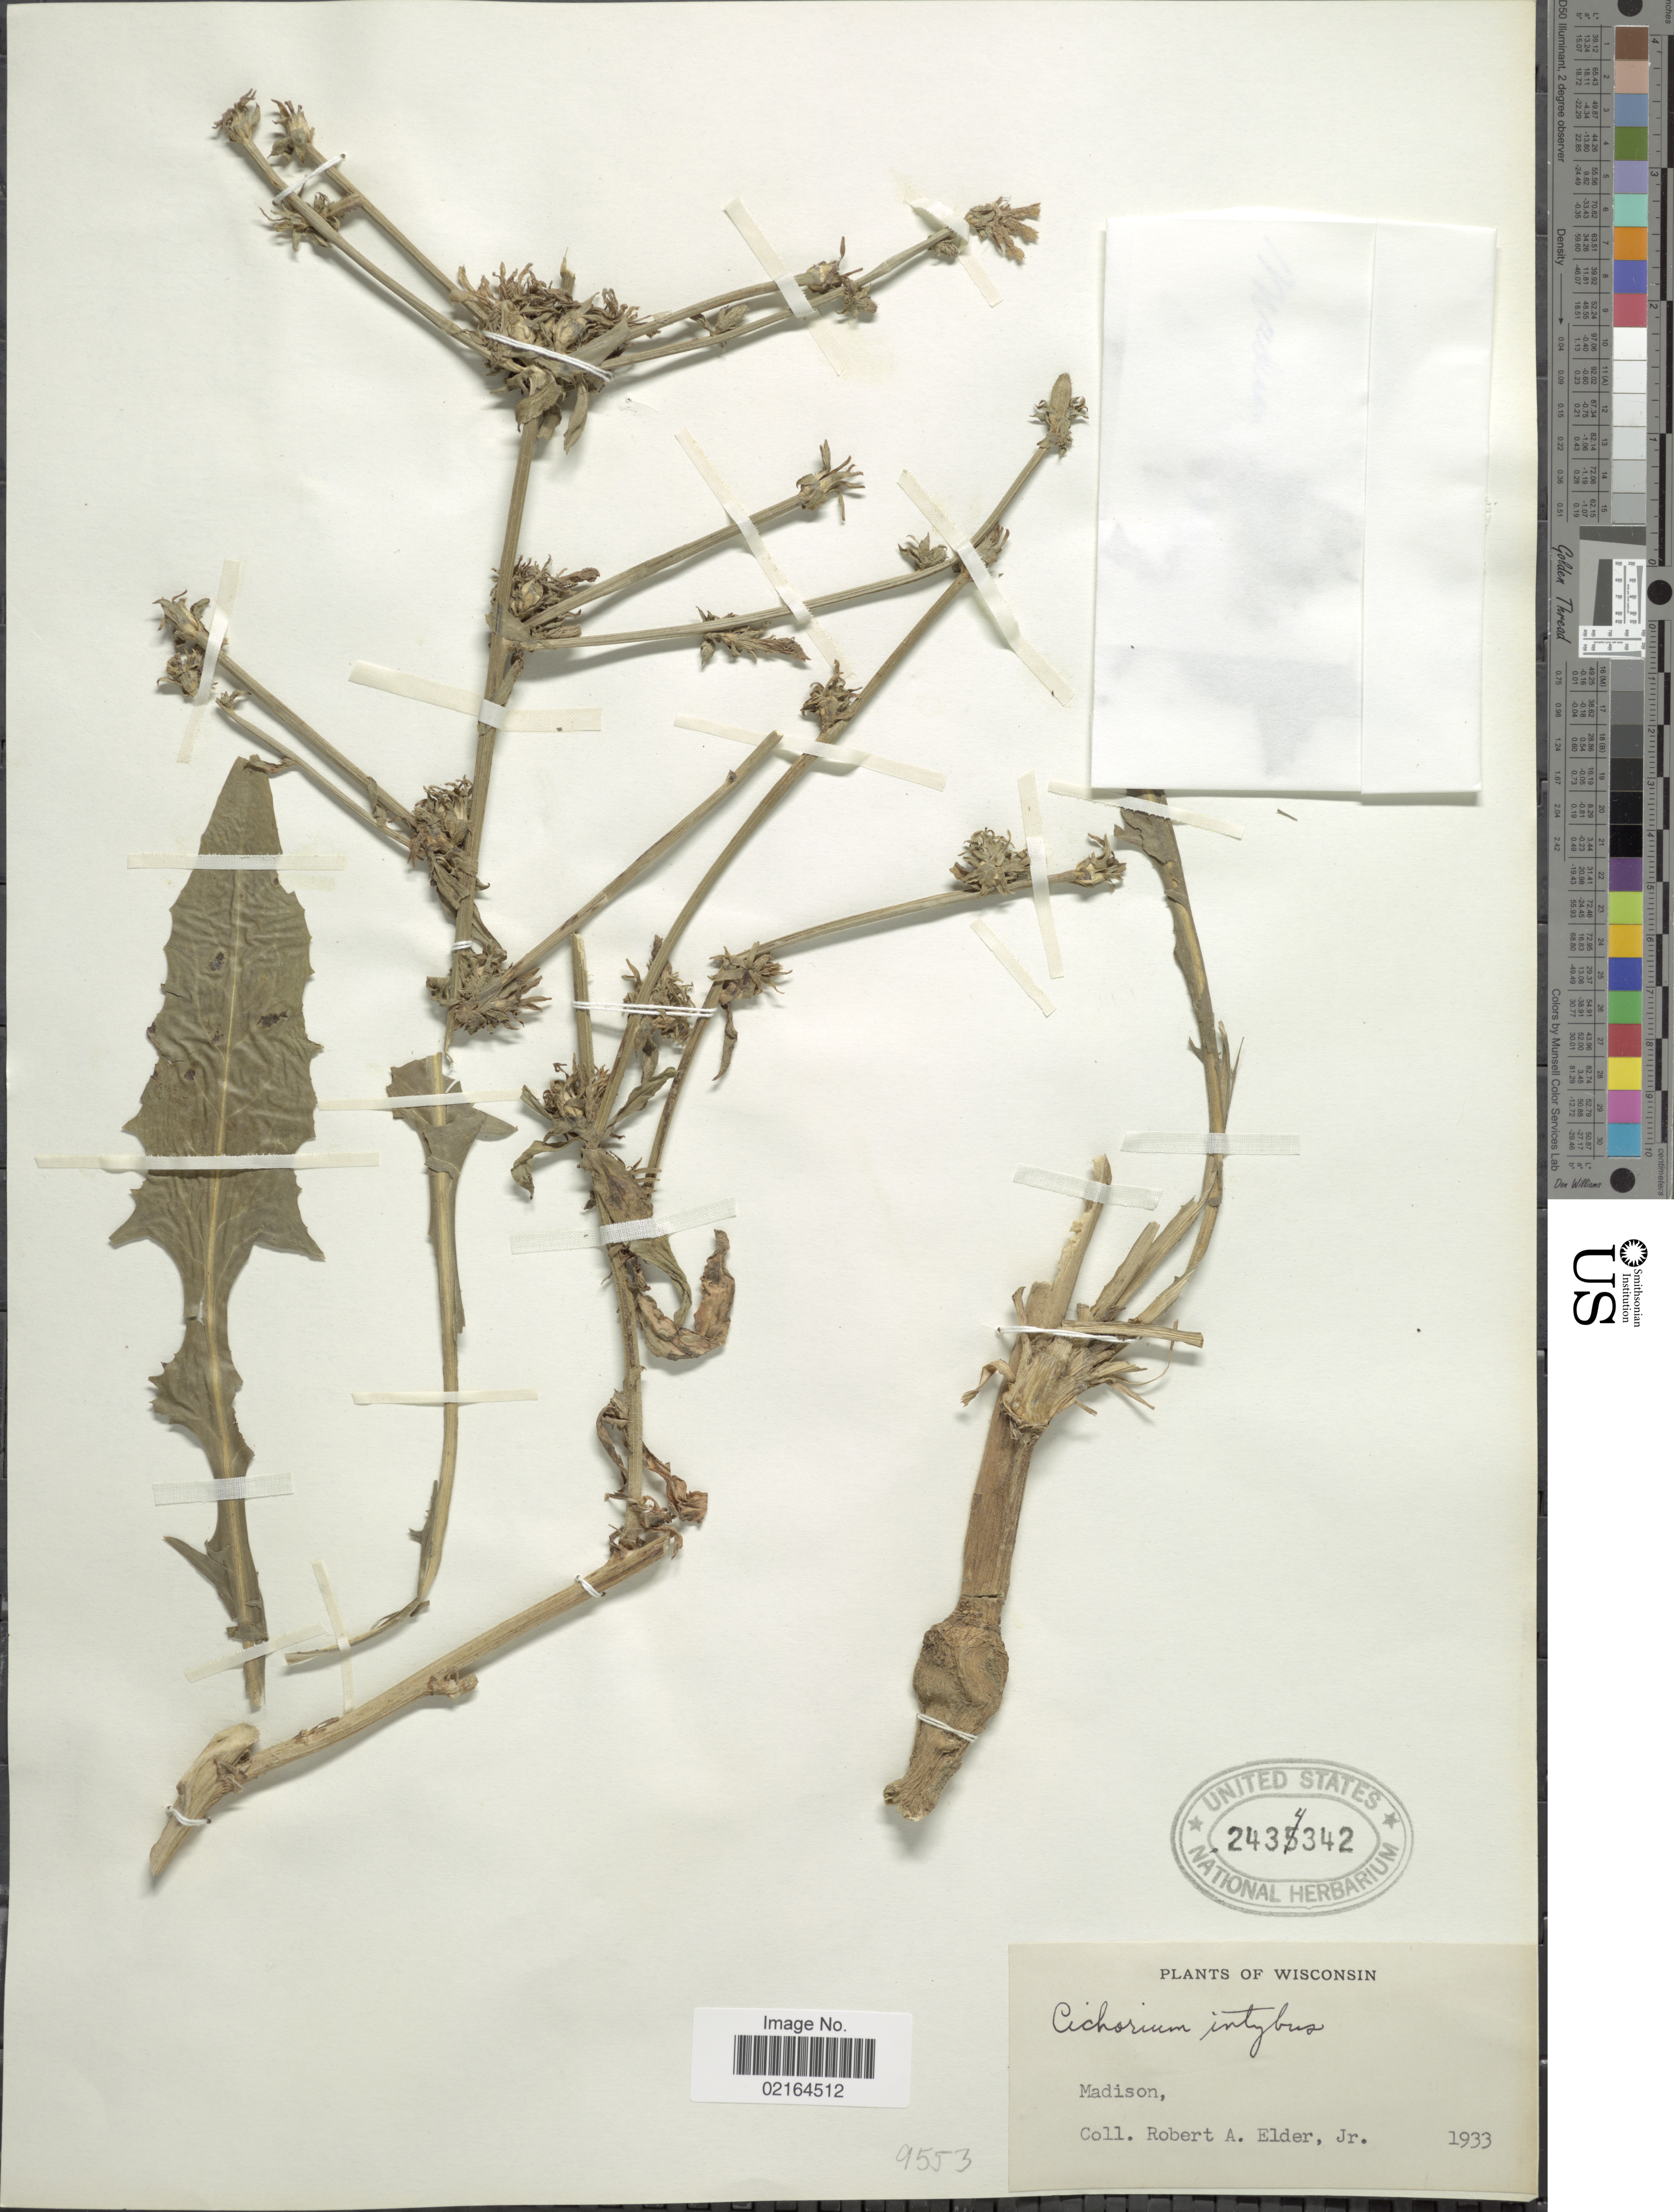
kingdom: Plantae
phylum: Tracheophyta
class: Magnoliopsida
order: Asterales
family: Asteraceae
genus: Cichorium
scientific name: Cichorium intybus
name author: L.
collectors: R. E. Elder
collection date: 1933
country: United States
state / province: Wisconsin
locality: Madison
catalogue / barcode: US 2434342